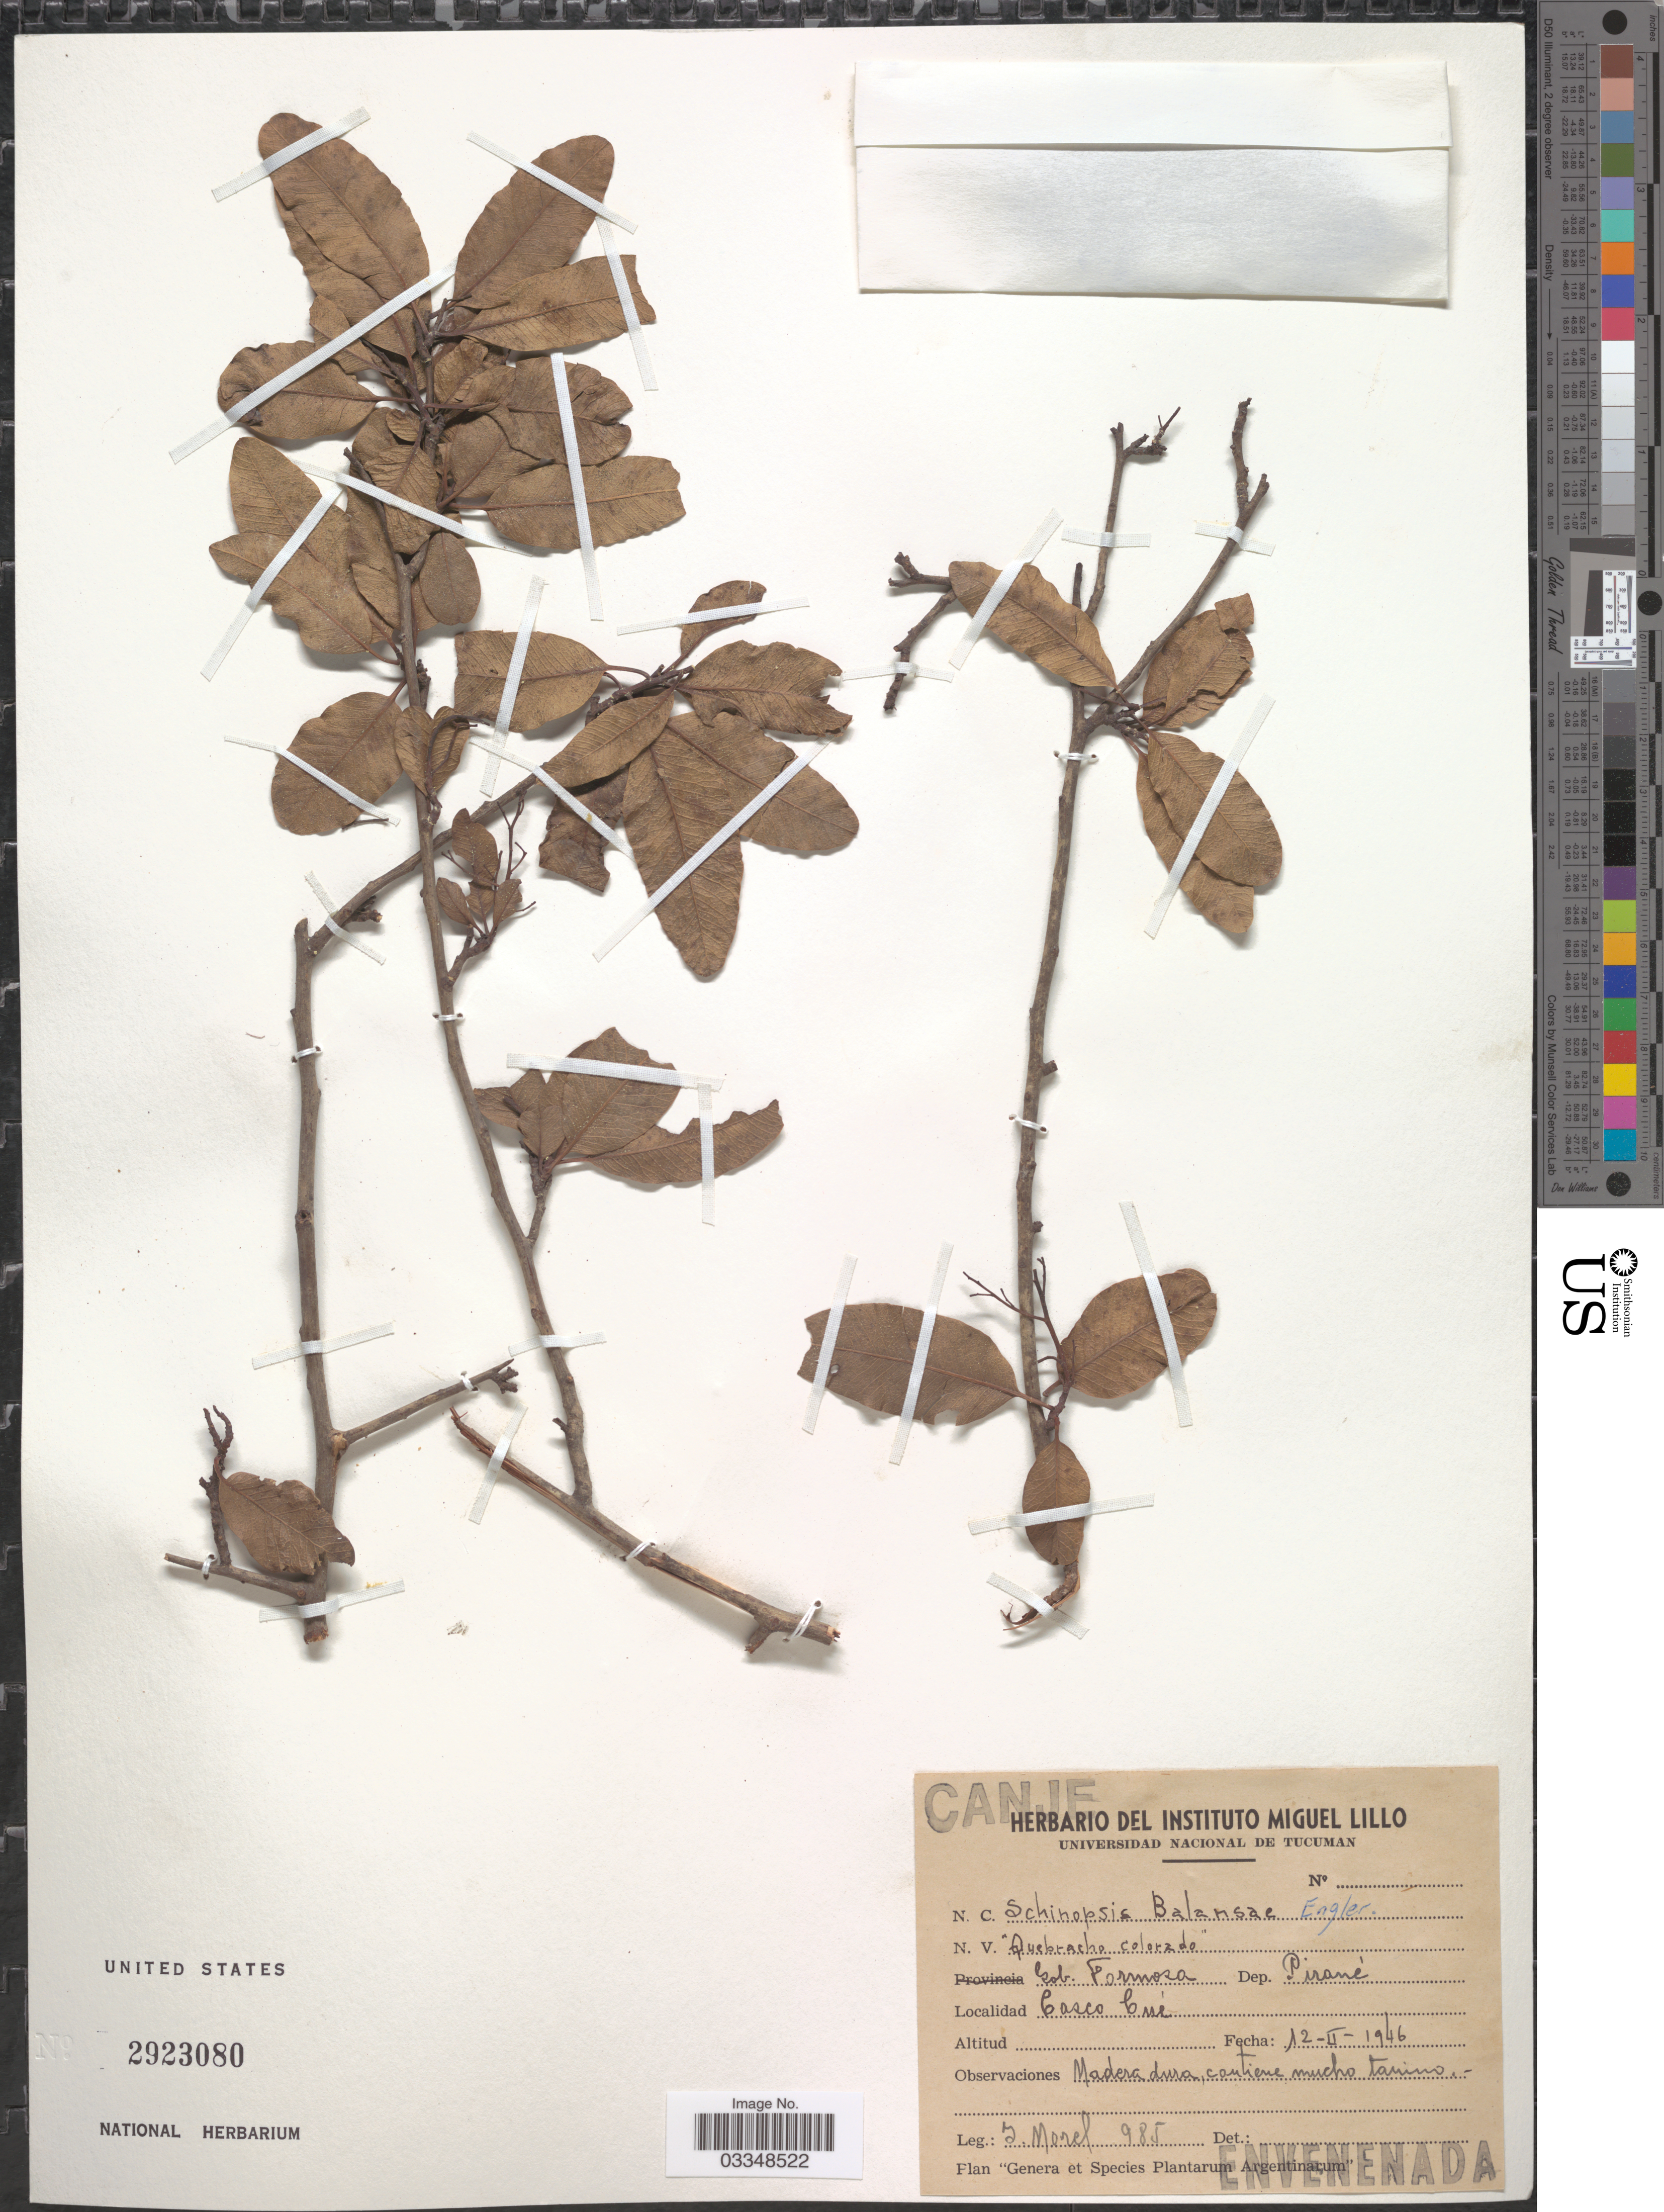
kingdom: Plantae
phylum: Tracheophyta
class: Magnoliopsida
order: Sapindales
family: Anacardiaceae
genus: Schinopsis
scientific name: Schinopsis balansae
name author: Engl.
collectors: I. Morel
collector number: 985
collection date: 1946-02-12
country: Argentina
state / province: Formosa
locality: Gob. Formosa, Dep. Piranè, Casco Cué.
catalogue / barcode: US 2923080